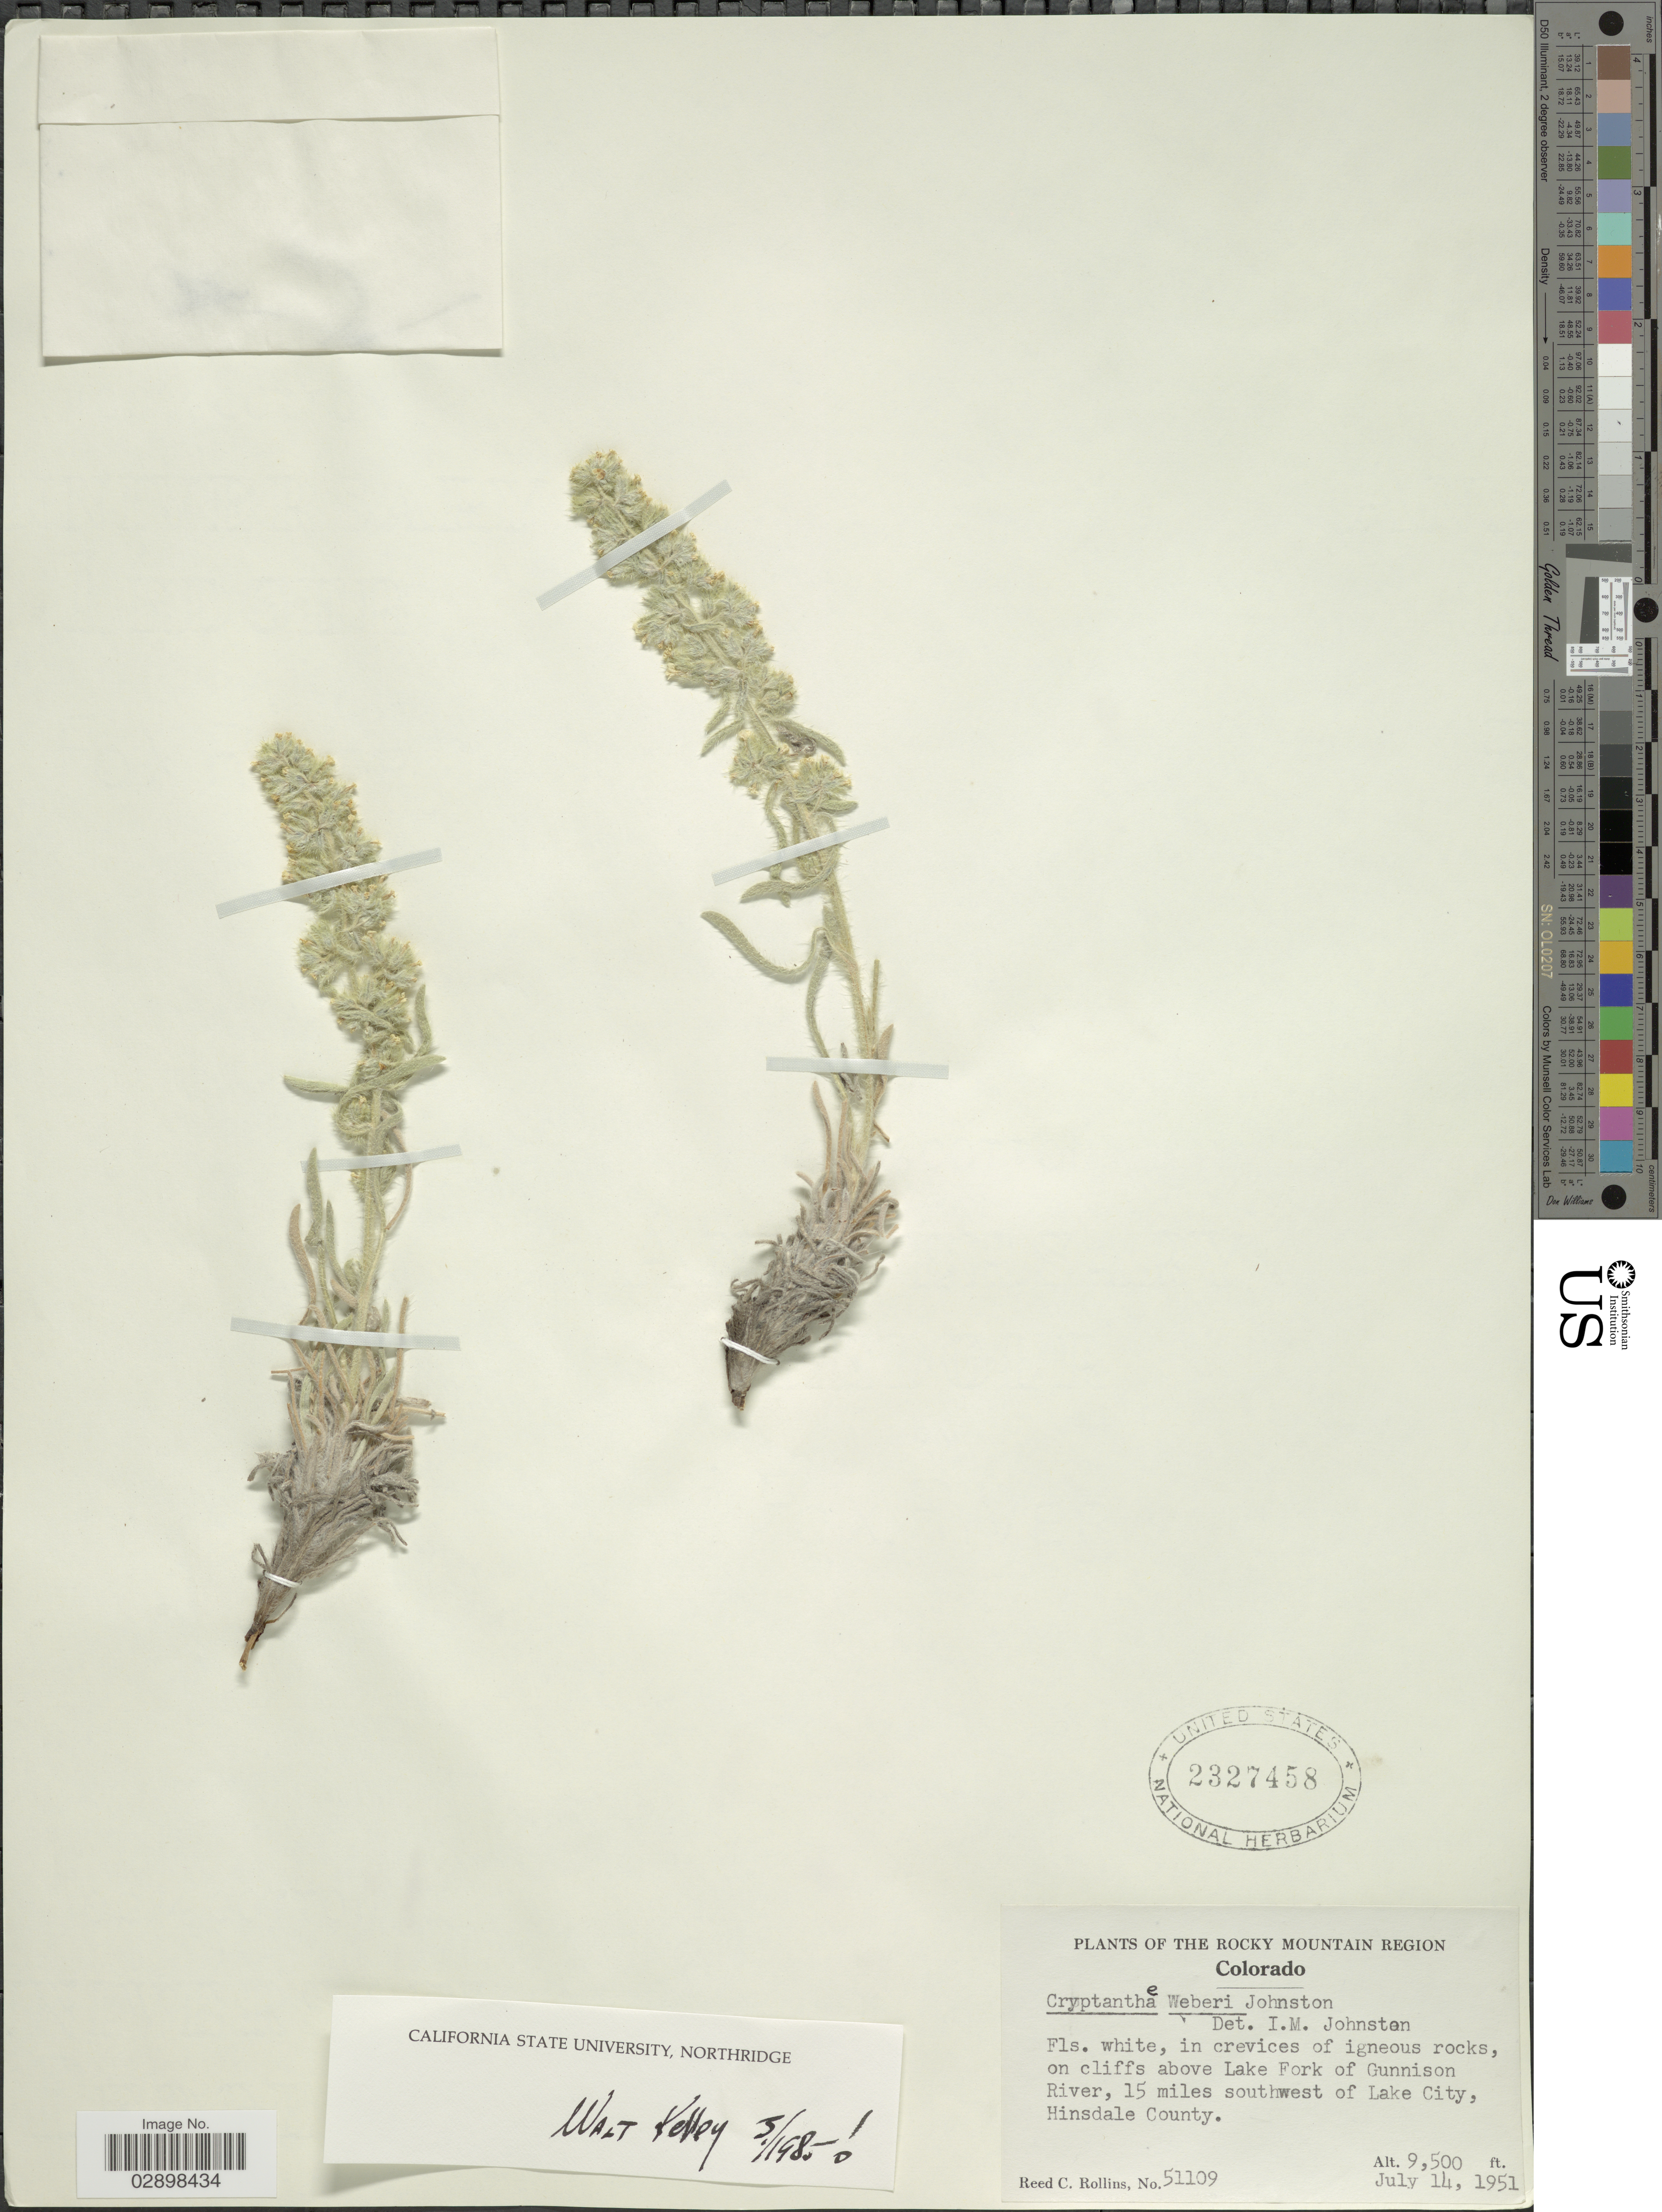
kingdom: Plantae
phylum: Tracheophyta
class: Magnoliopsida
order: Boraginales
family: Boraginaceae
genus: Cryptantha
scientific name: Cryptantha weberi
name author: I.M. Johnst.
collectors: R. C. Rollins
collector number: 51109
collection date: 1951-07-14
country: United States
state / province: Colorado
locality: The Rocky Mountain Region, On cliffs above Lake Fork of Gunnison River, 15 miles southwest of Lake City, Hinsdale County.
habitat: in crevices of igneous rocks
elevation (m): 2896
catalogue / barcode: US 2327458